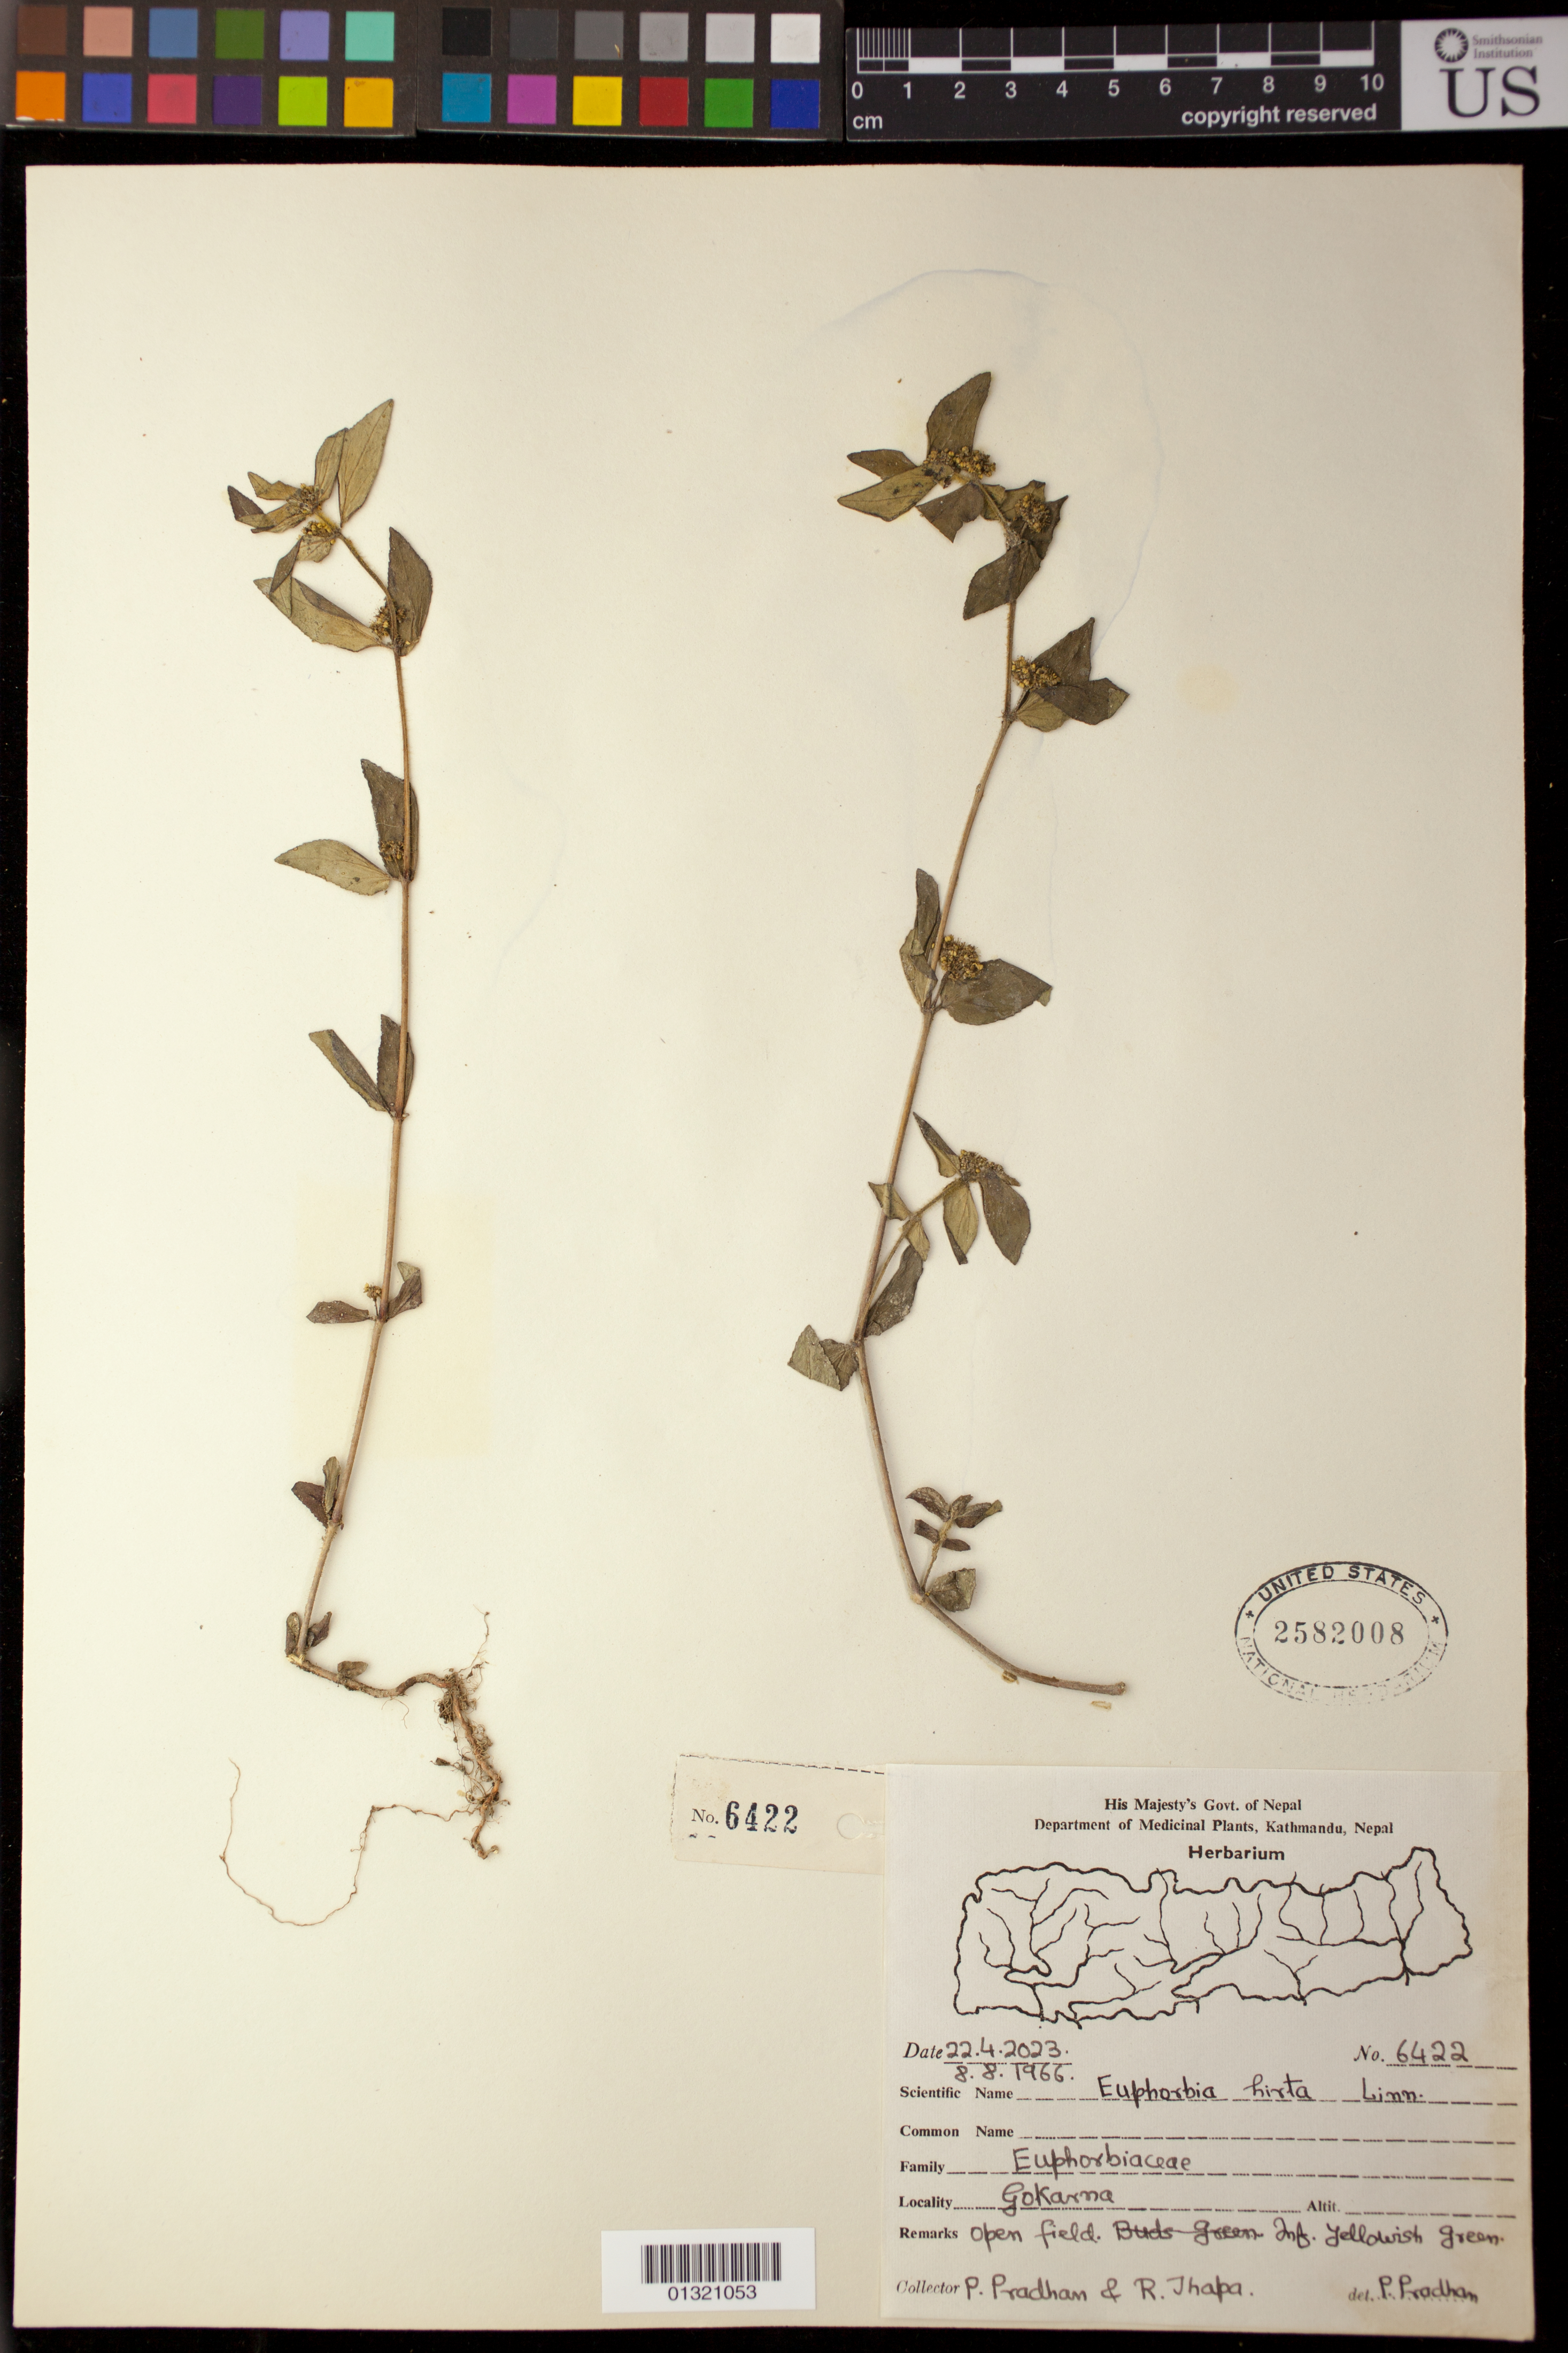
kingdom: Plantae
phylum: Tracheophyta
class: Magnoliopsida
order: Malpighiales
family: Euphorbiaceae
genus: Euphorbia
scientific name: Euphorbia hirta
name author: L.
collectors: P. Pradhan & R. Thapa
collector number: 6422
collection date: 1966-08-08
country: Nepal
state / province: Bagmati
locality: Kathmandu, Gokarna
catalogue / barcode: US 2582008